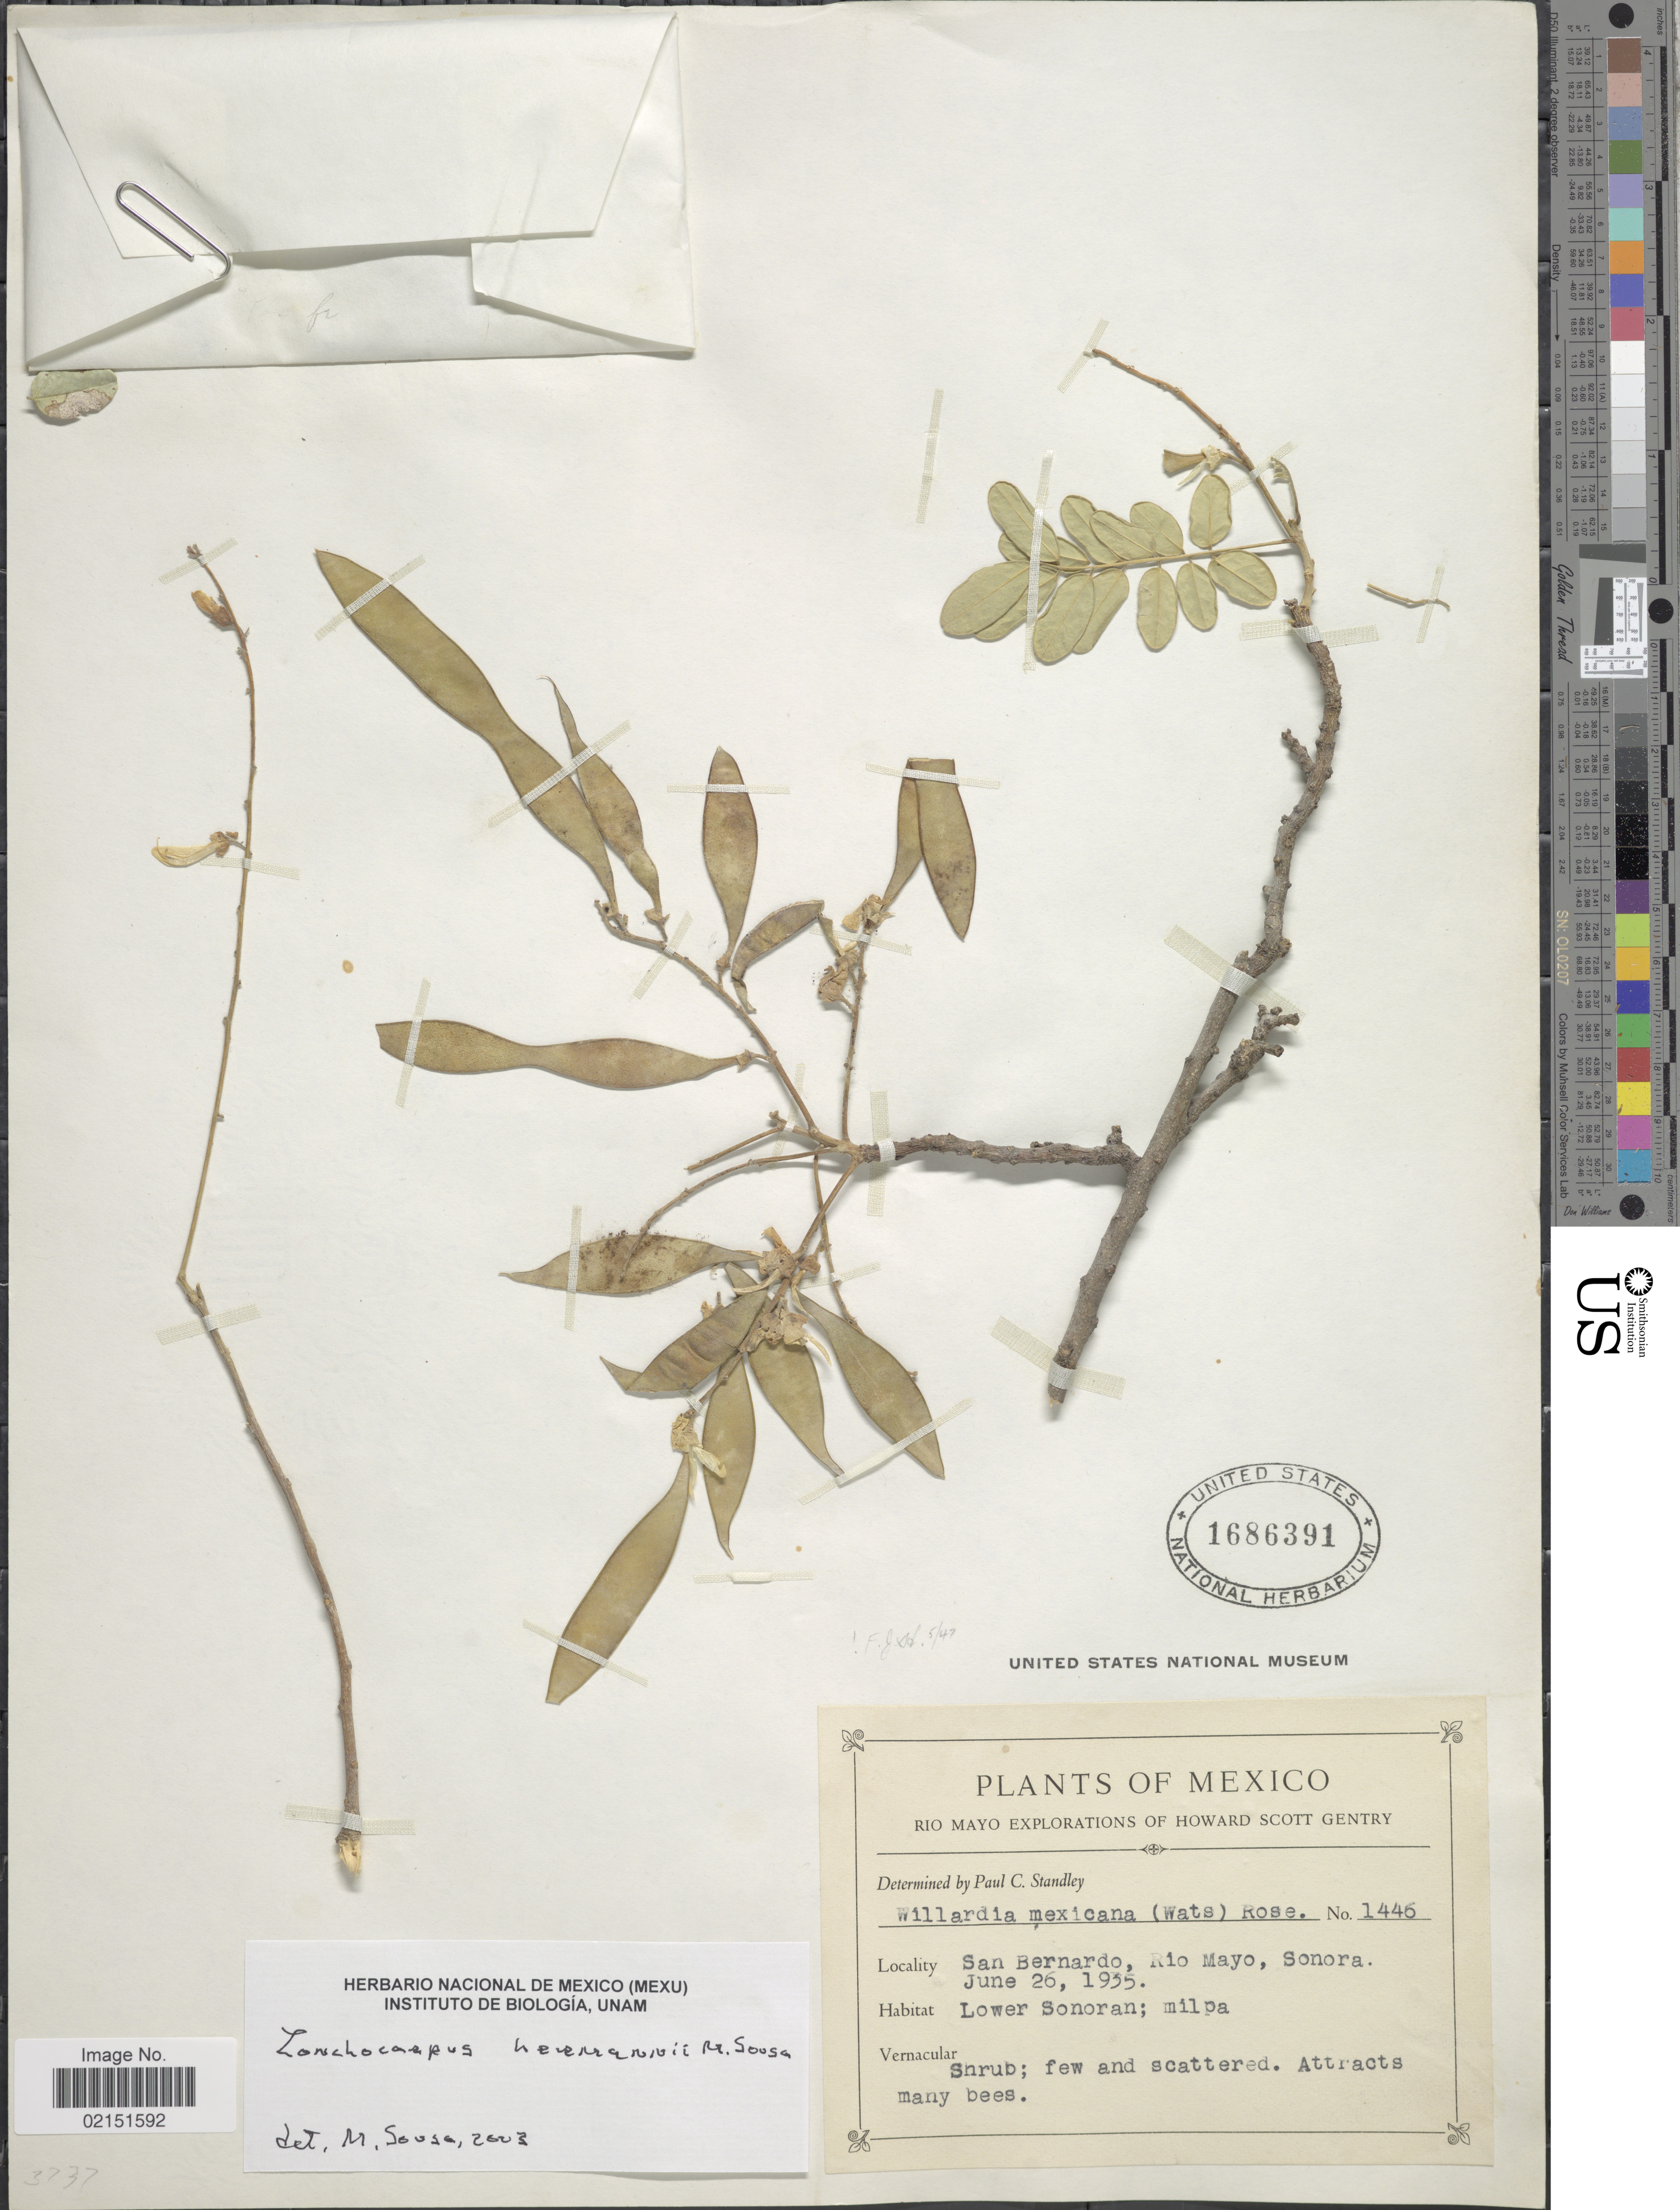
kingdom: Plantae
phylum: Tracheophyta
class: Magnoliopsida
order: Fabales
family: Fabaceae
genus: Lonchocarpus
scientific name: Lonchocarpus hermannii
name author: M. Sousa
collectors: H. S. Gentry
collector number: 1446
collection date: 1935-06-26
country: Mexico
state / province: Sonora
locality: San Bernardo, Rio Mayo, Sonora. Lower Sonoran; milpa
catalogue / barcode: US 1686391